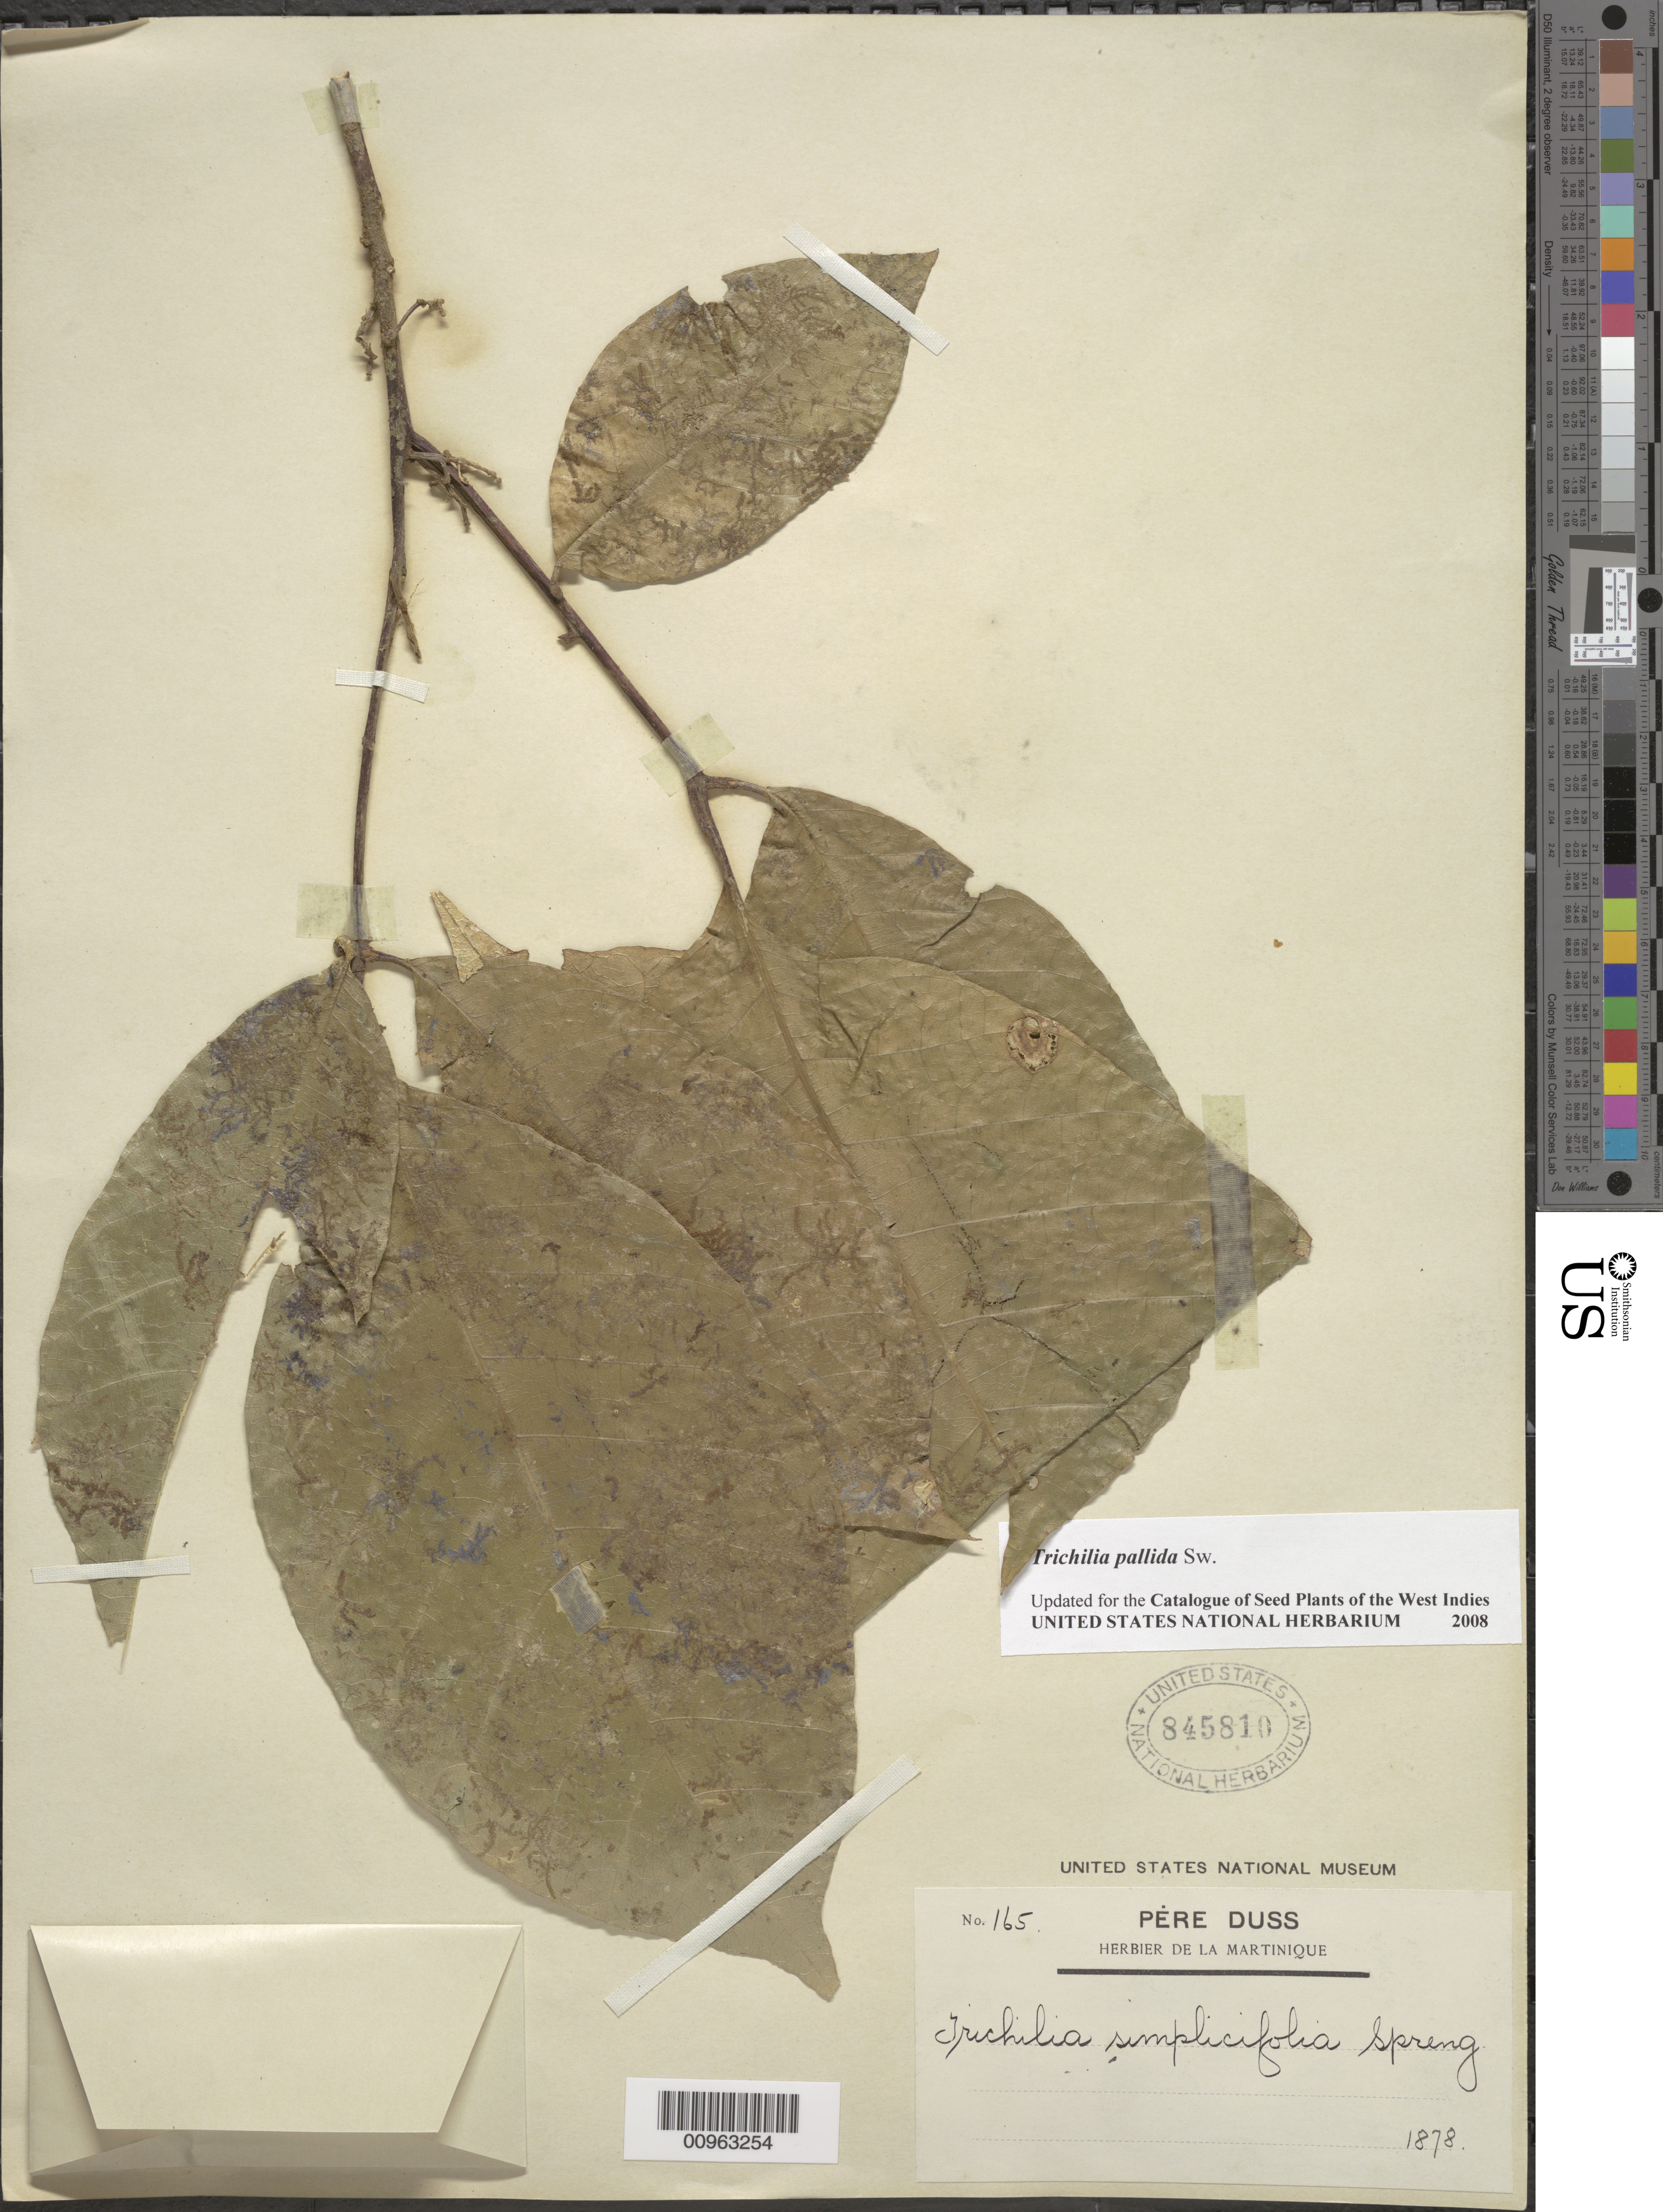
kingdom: Plantae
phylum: Tracheophyta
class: Magnoliopsida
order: Sapindales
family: Meliaceae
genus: Trichilia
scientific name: Trichilia pallida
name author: Sw.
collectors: Père Duss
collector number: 165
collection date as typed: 1878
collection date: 1878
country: Martinique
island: Martinique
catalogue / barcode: US 845810